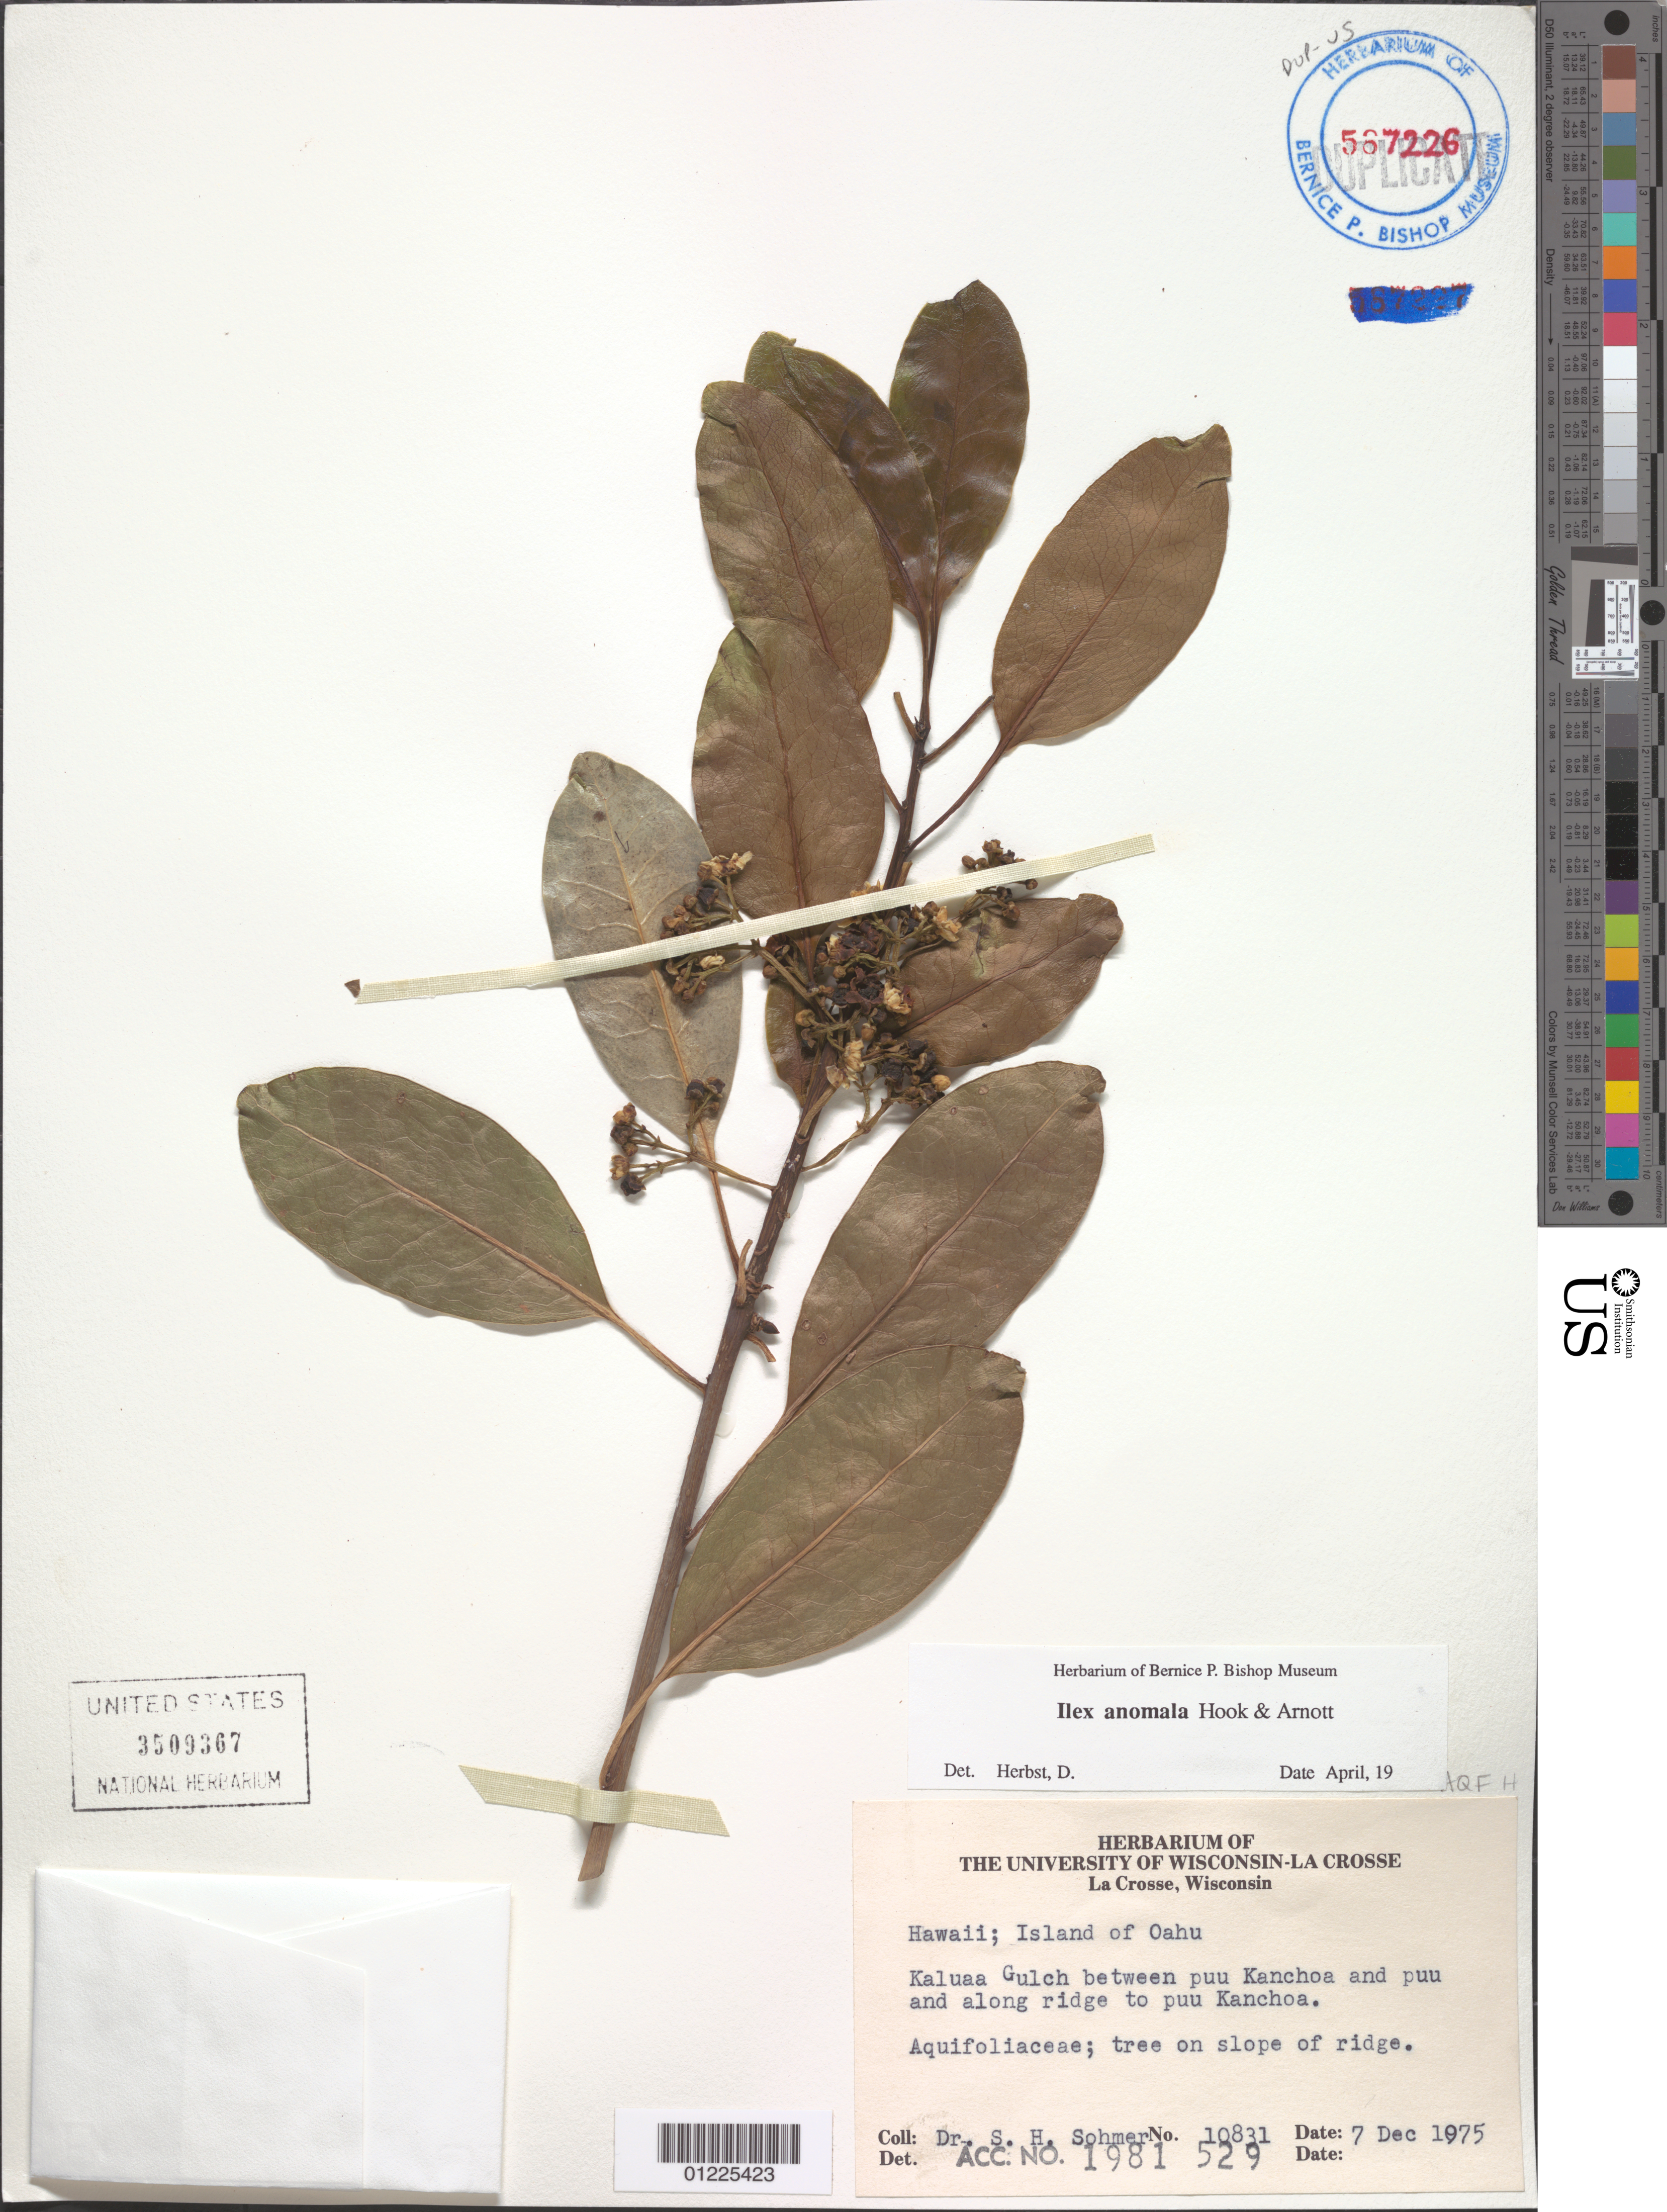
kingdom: Plantae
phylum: Tracheophyta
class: Magnoliopsida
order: Aquifoliales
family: Aquifoliaceae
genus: Ilex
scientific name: Ilex anomala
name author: Hook. & Arn.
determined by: Herbst, D.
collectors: S. H. Sohmer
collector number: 10831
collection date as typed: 7 Dec 1975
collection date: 1975-12-07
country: United States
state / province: Hawaii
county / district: Honolulu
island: Oahu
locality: Kaluaa Gulch between puu Kanchoa and puu and along ridge to puu Kanchoa.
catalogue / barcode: US 3509367